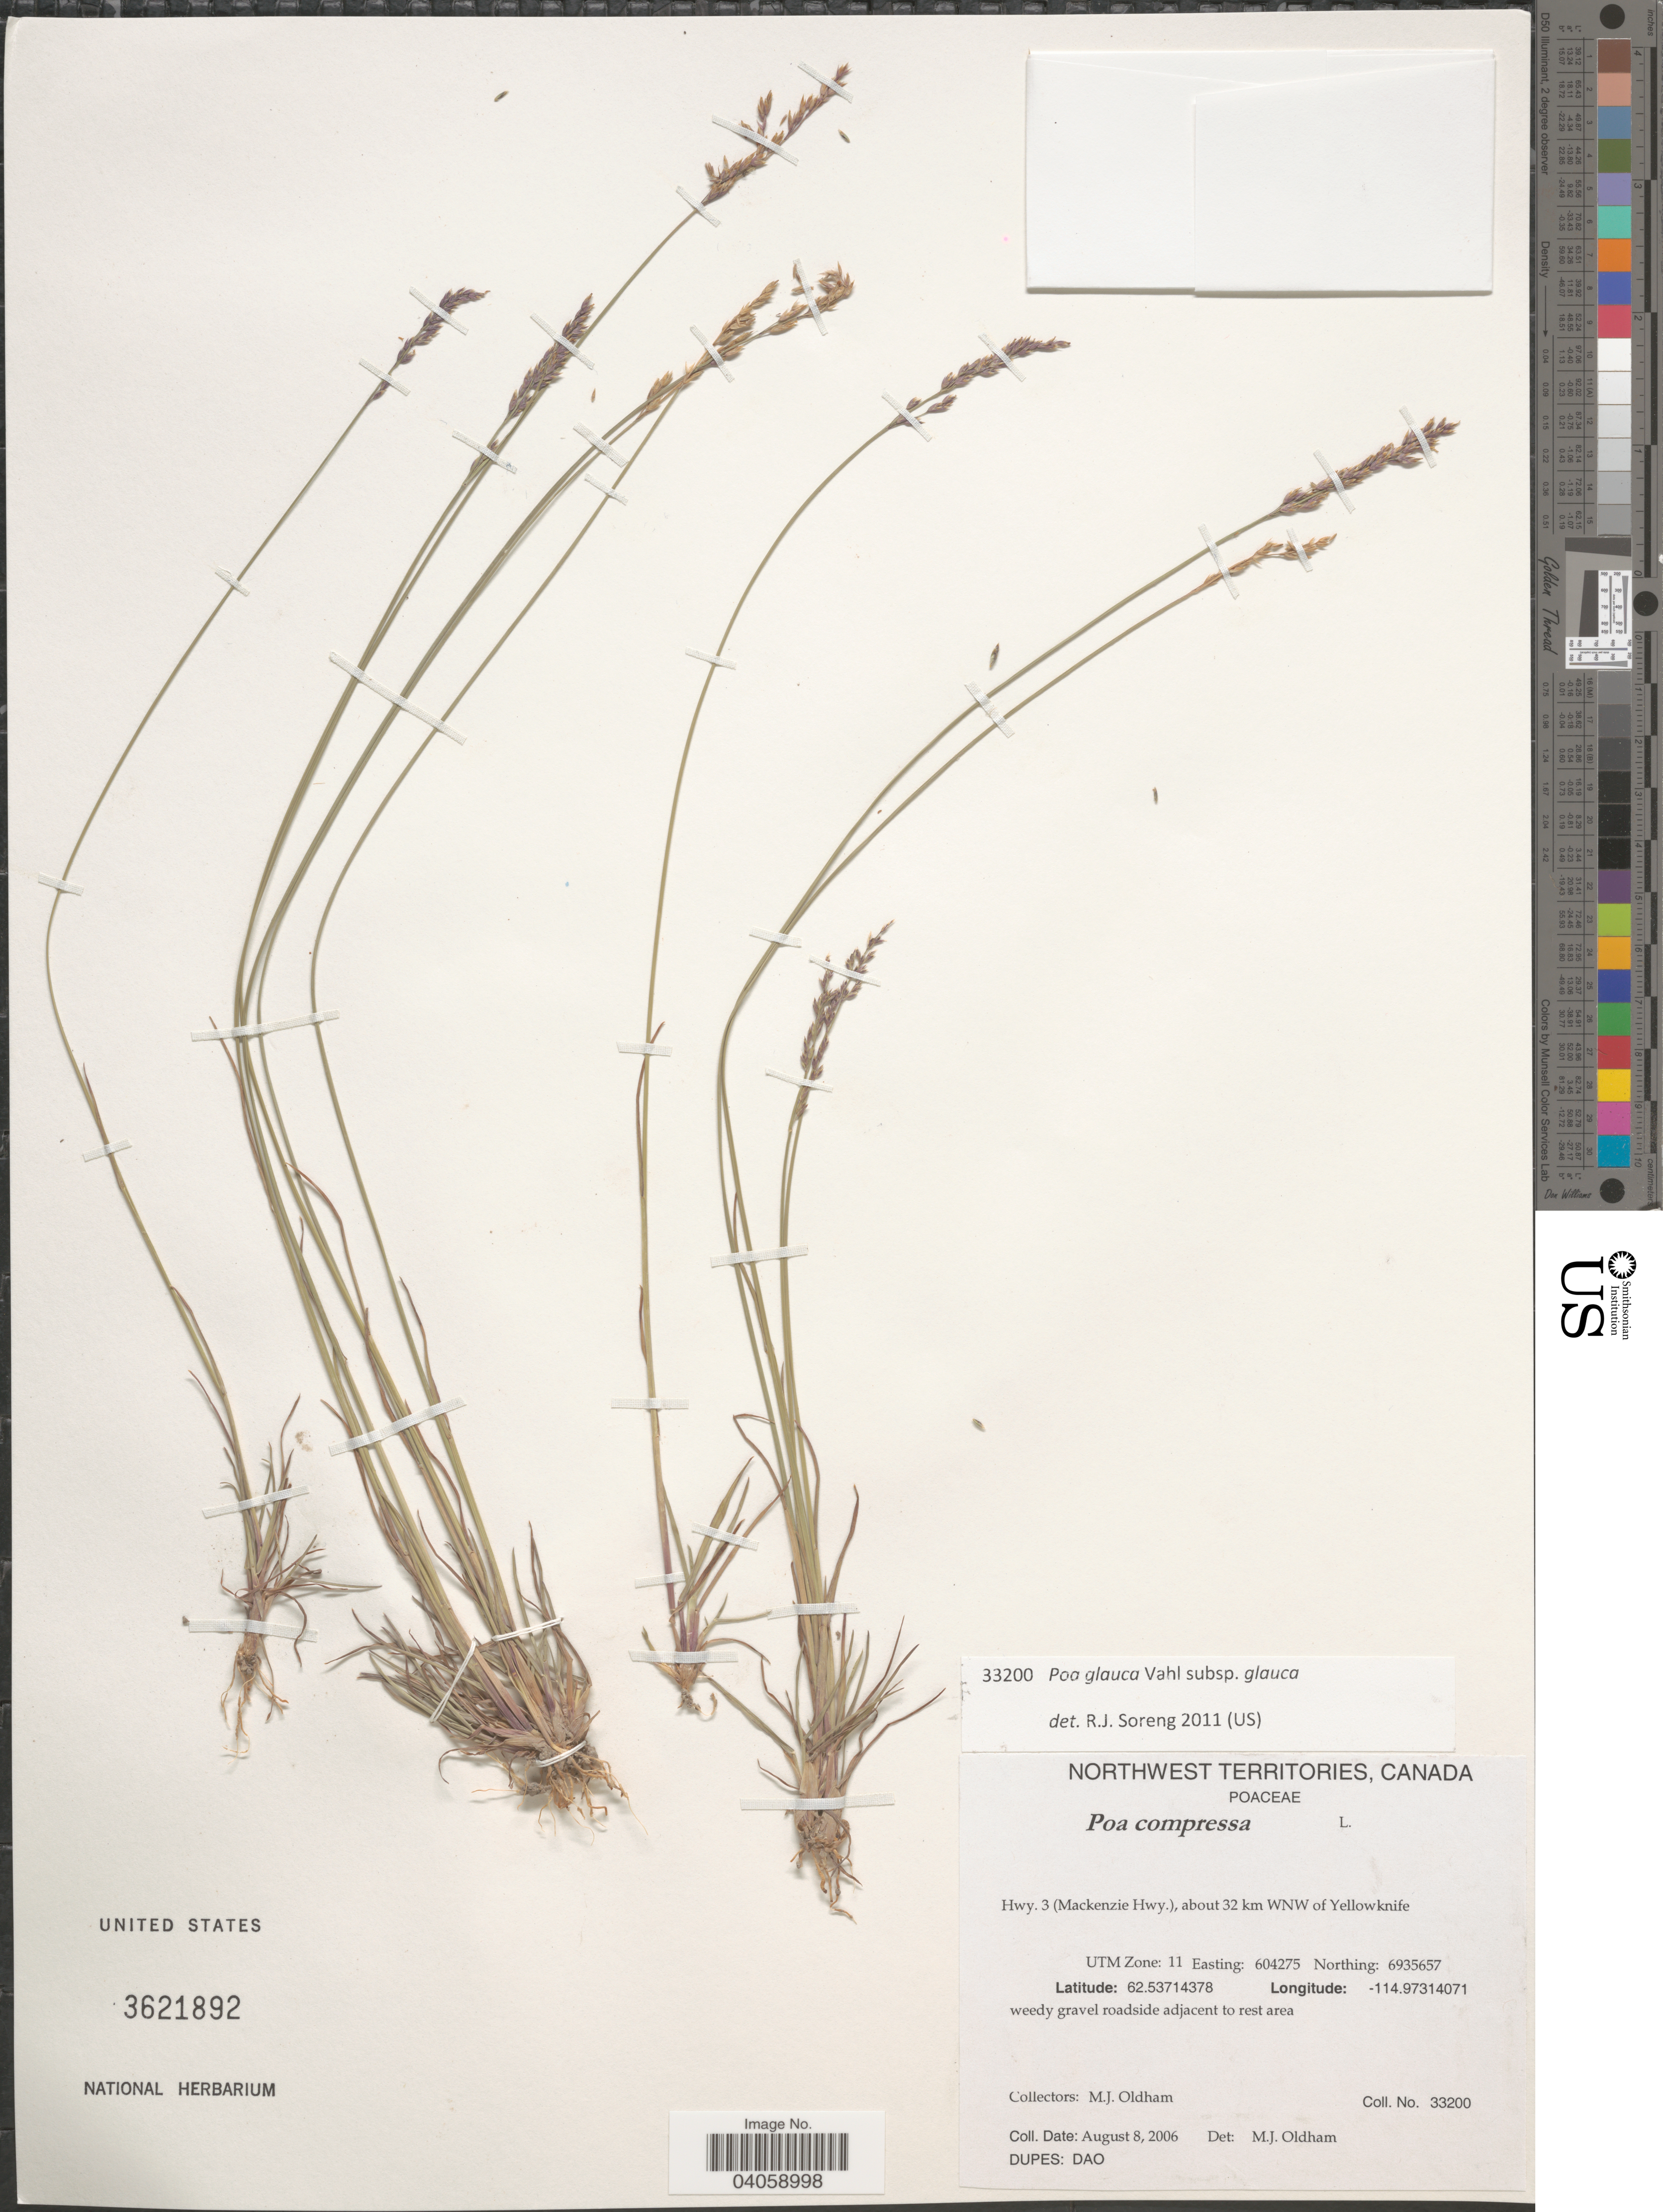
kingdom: Plantae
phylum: Tracheophyta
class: Liliopsida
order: Poales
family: Poaceae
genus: Poa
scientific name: Poa glauca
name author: Vahl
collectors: M. Oldham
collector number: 33200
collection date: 2006-08-08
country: Canada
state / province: Northwest Territories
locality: Hwy. 3 (Mackenzie Hwy.), about 32 km WNW of Yellowknife. UTM Zone: 11. Easting: 604275. Northing: 6935657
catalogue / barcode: US 3621892